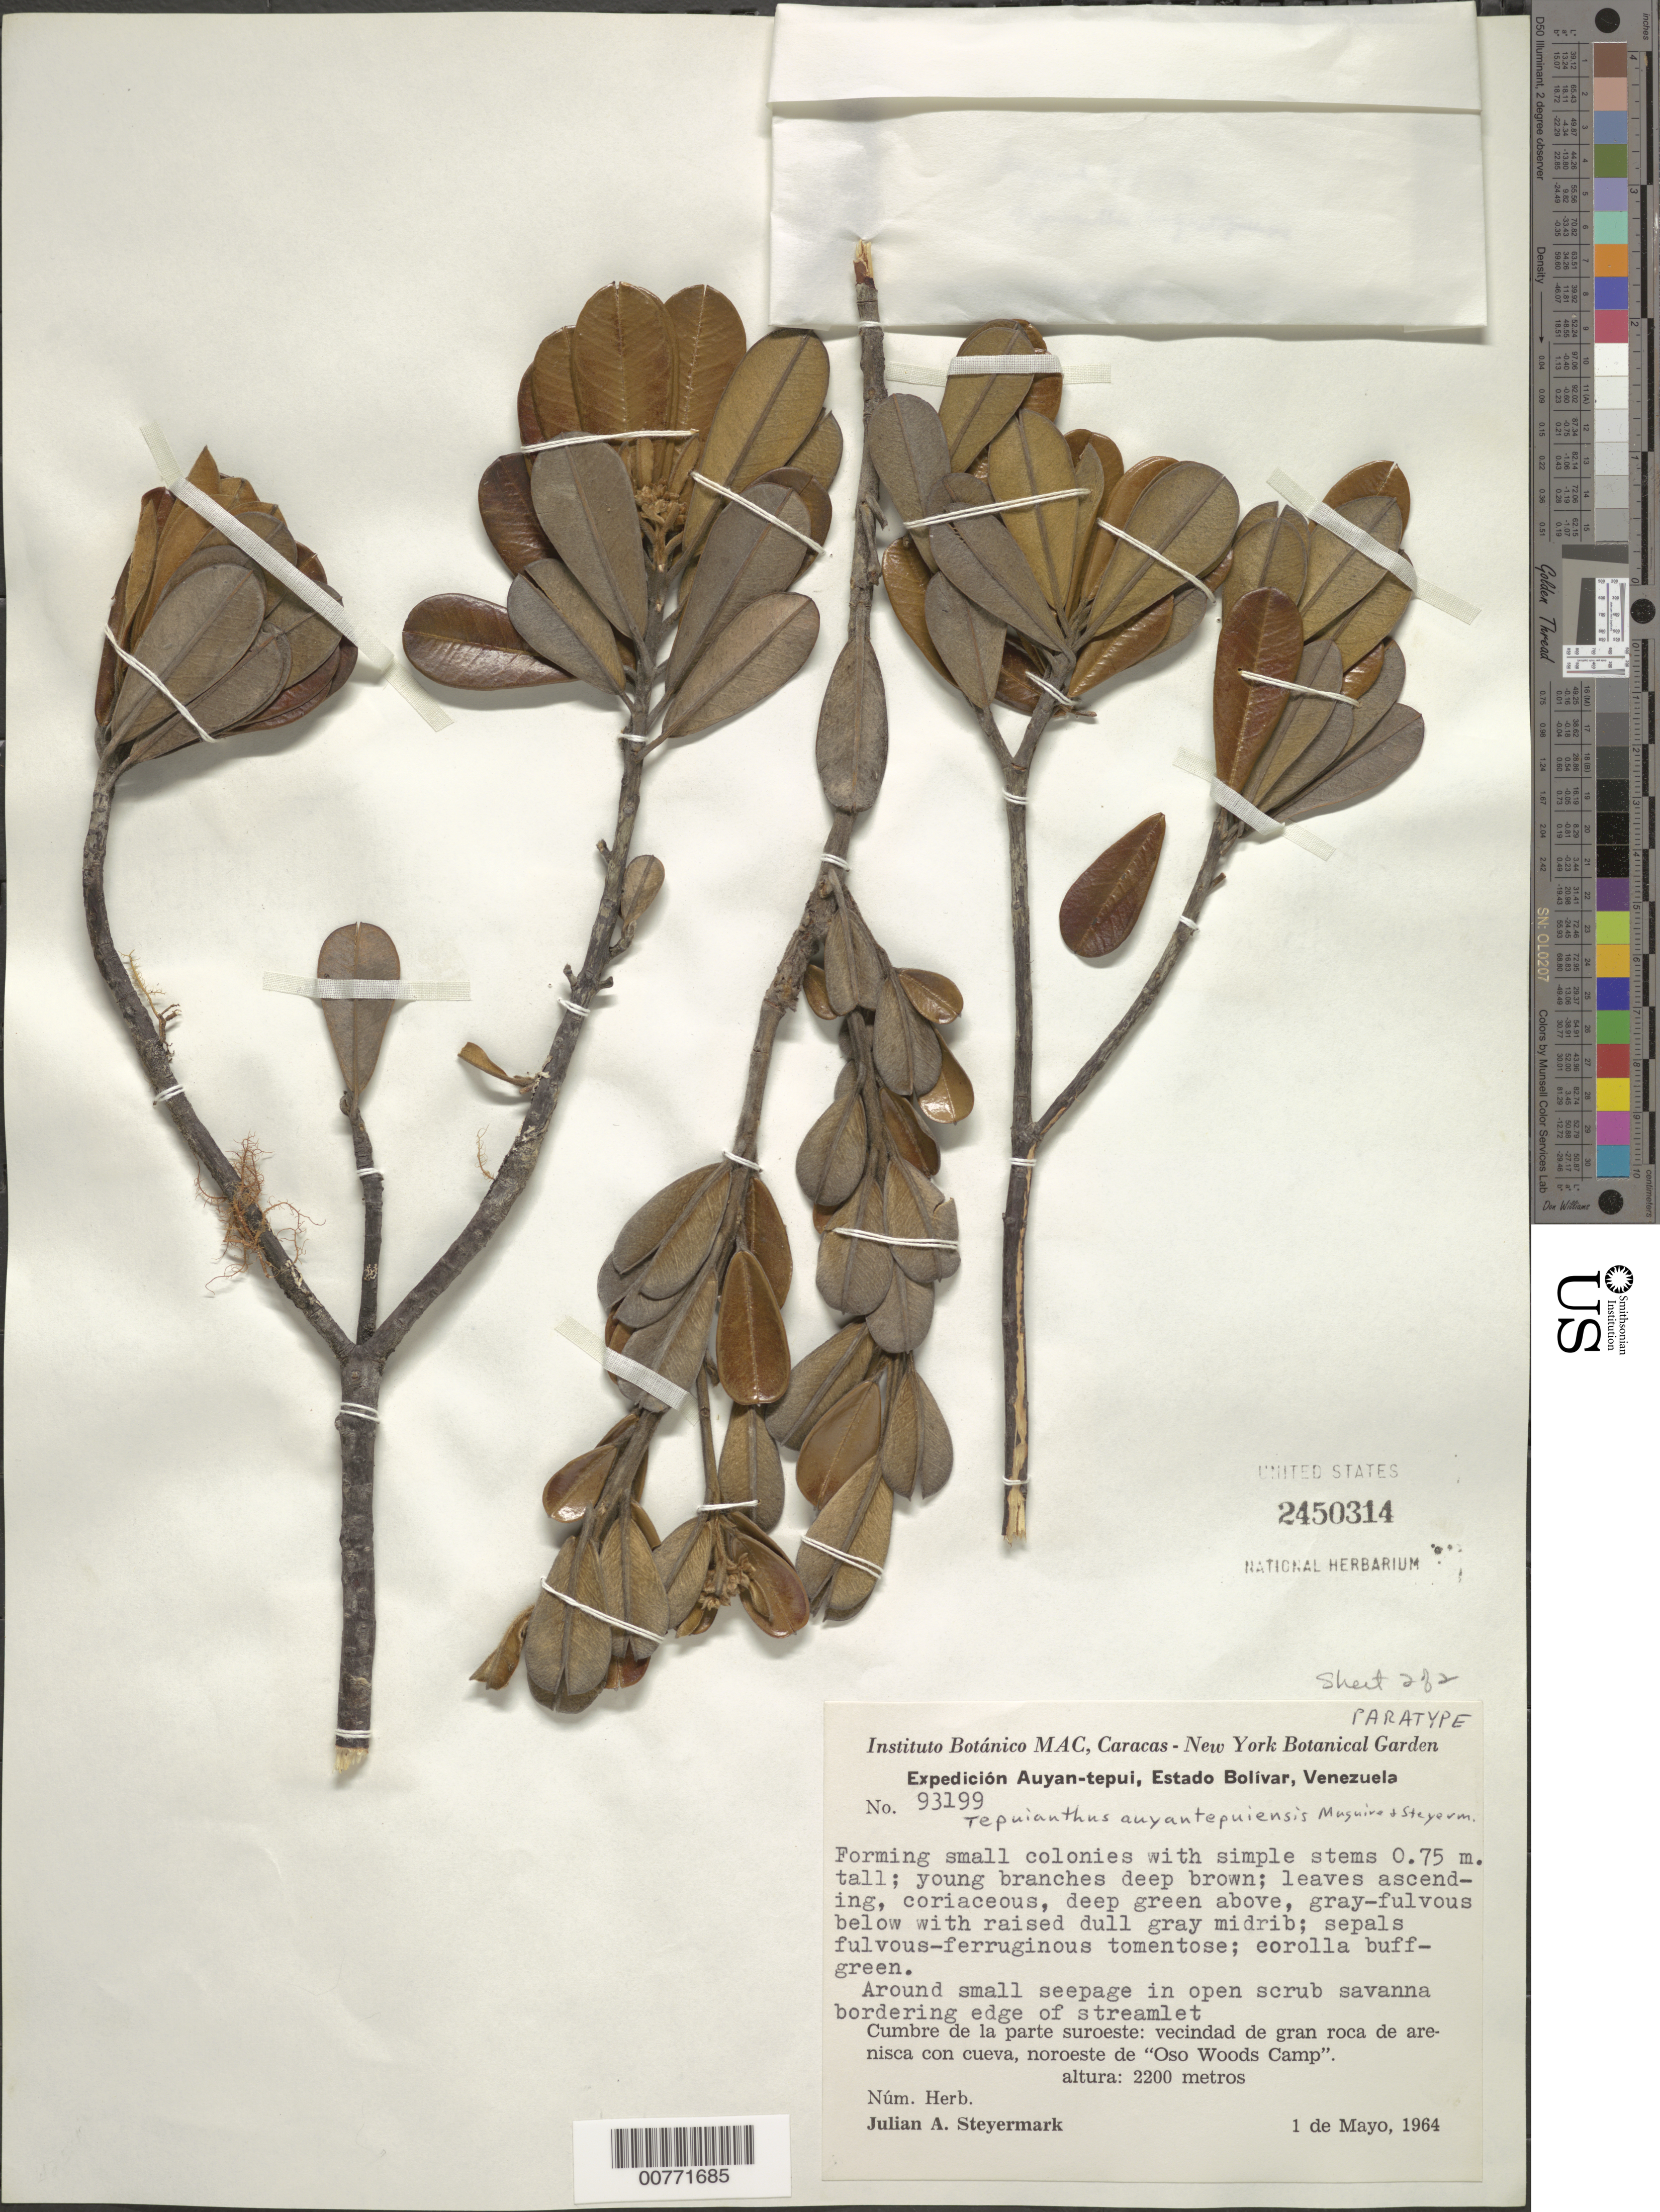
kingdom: Plantae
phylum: Tracheophyta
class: Magnoliopsida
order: Malvales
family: Thymelaeaceae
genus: Tepuianthus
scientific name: Tepuianthus auyantepuiensis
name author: Maguire & Steyerm.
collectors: J. Steyermark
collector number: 93199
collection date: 1964-05-01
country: Venezuela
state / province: Bolivar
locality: Auyan-tepui. Cumbre de la parte suroeste: vecindad de gran roca de arenisca con cueva, noroeste de "Oso Woods Camp".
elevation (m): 2200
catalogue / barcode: US 2450314